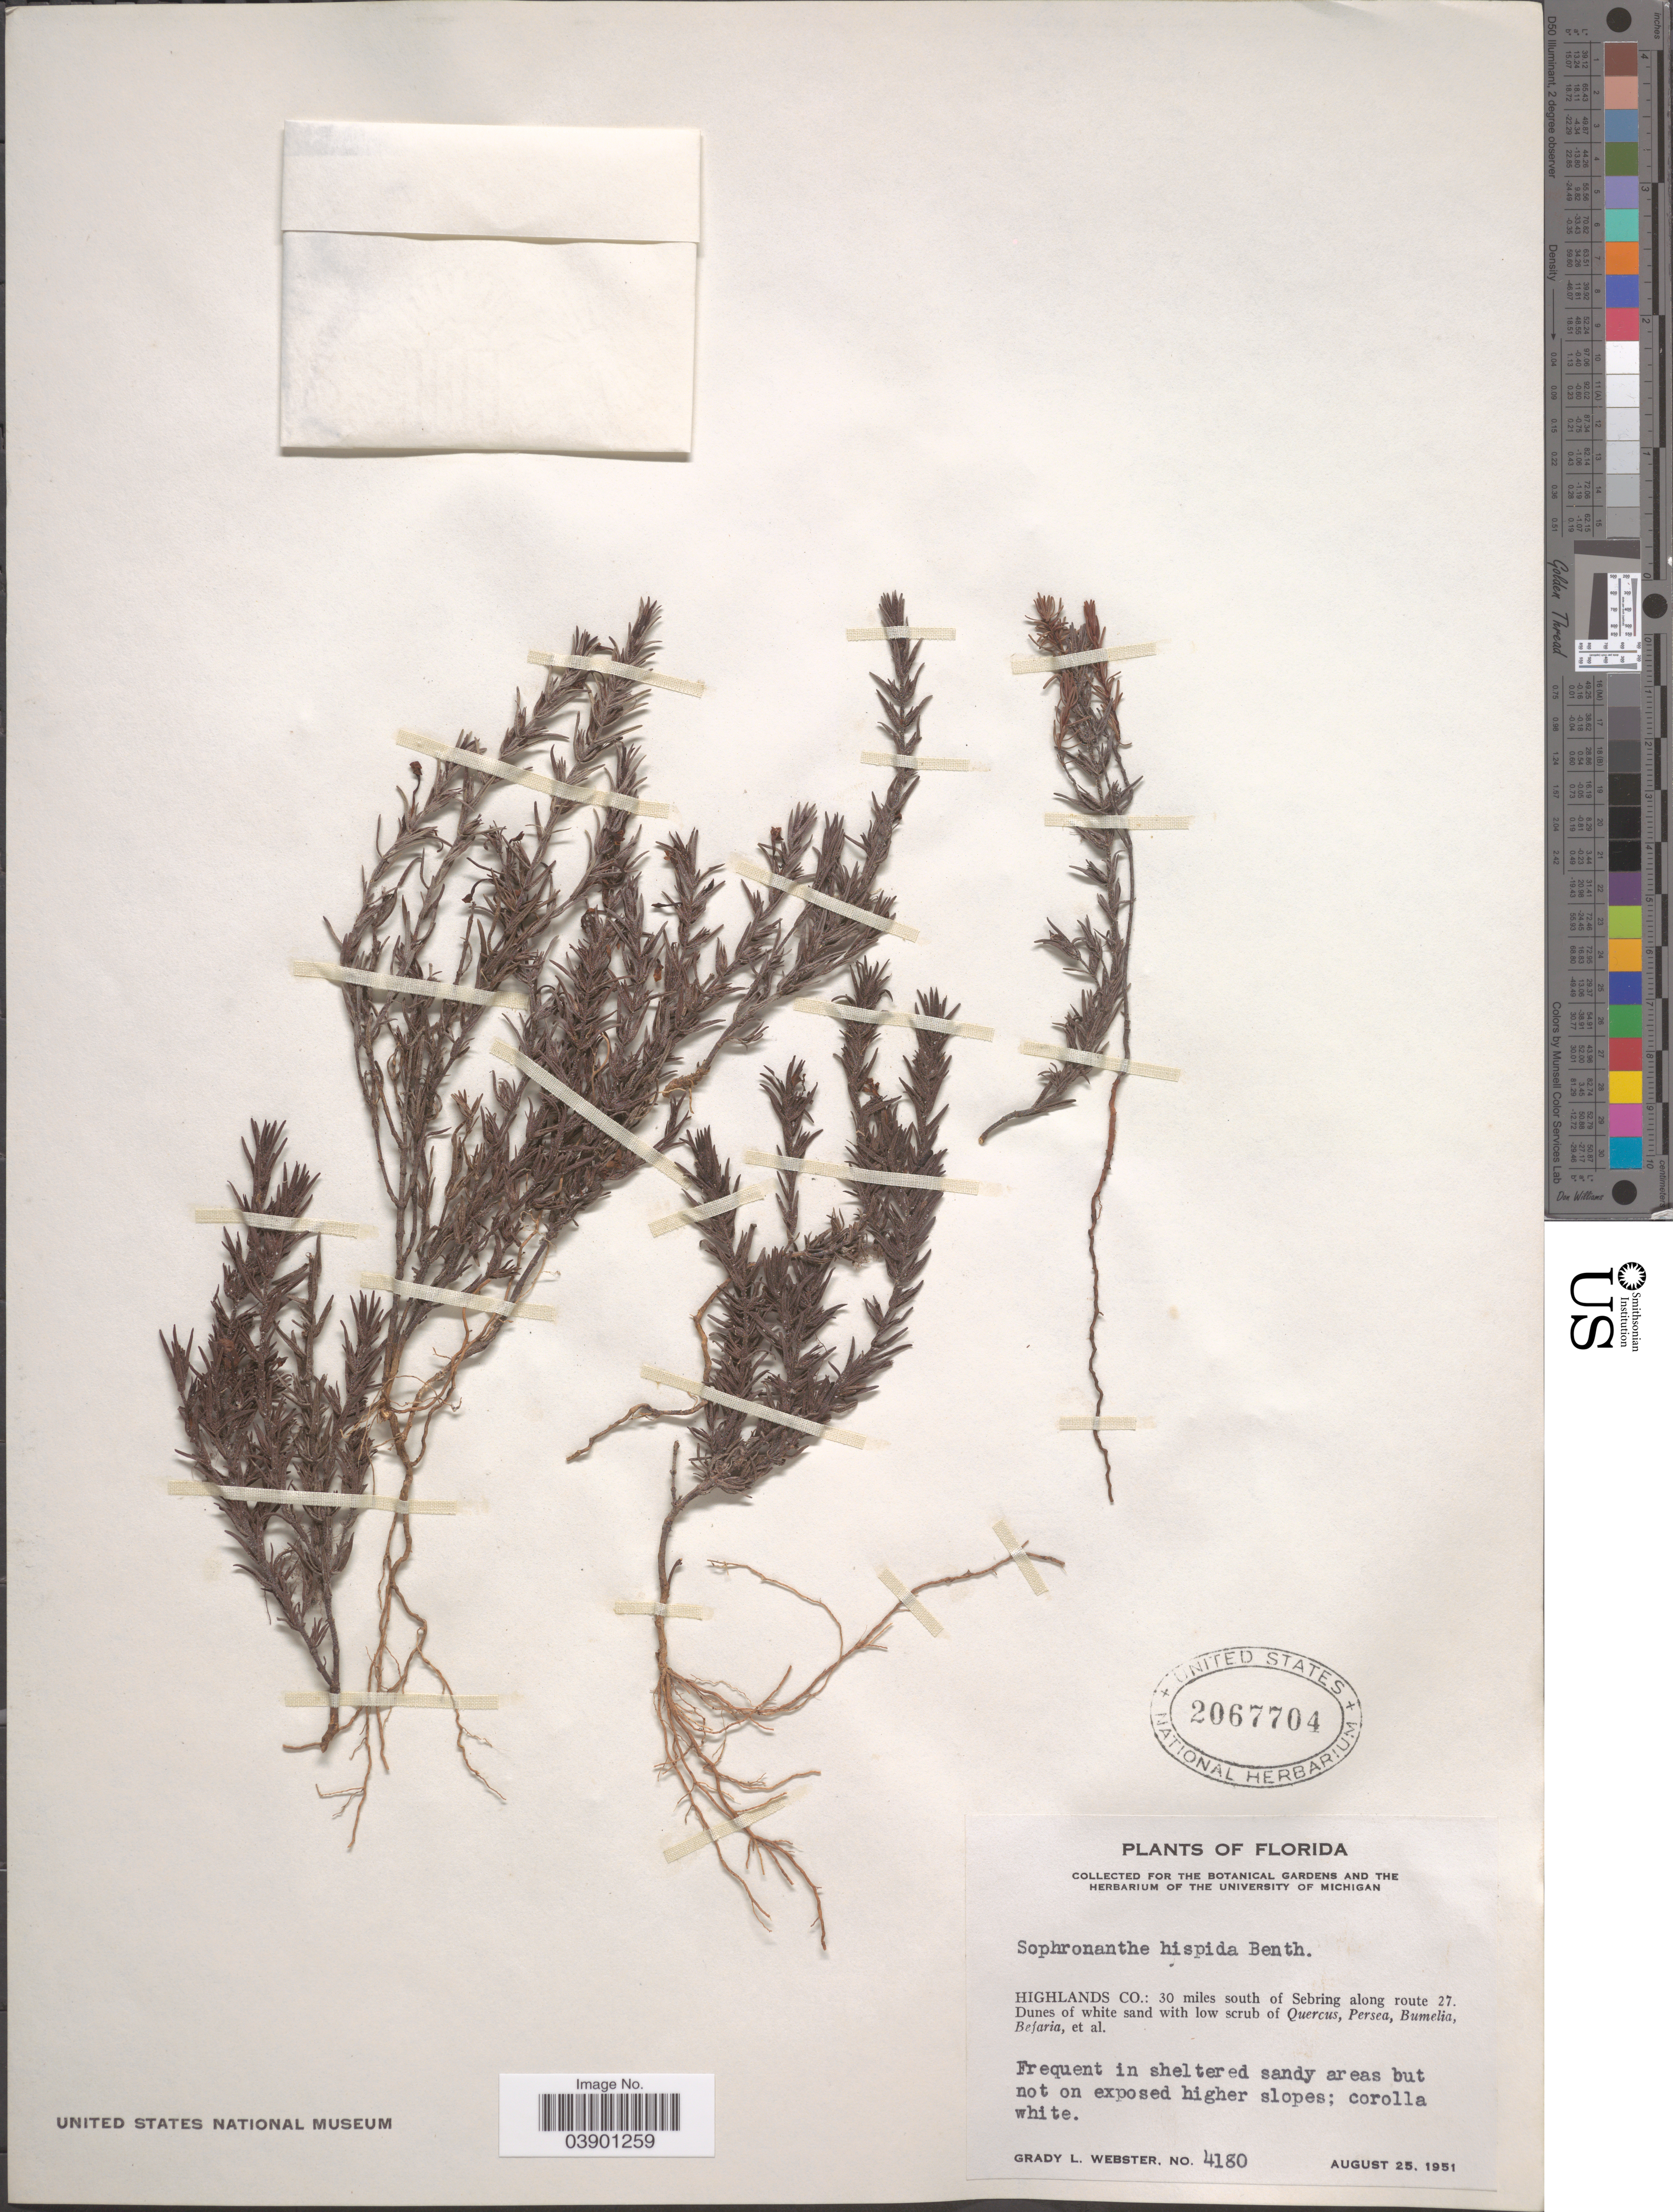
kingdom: Plantae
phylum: Tracheophyta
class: Magnoliopsida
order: Lamiales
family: Plantaginaceae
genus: Sophronanthe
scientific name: Sophronanthe hispida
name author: Benth. ex Lindl.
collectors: G. L. Webster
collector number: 4180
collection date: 1951-08-25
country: United States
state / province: Florida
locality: Highlands Co.: 30 miles south of Sebring along route 27.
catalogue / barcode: US 2067704